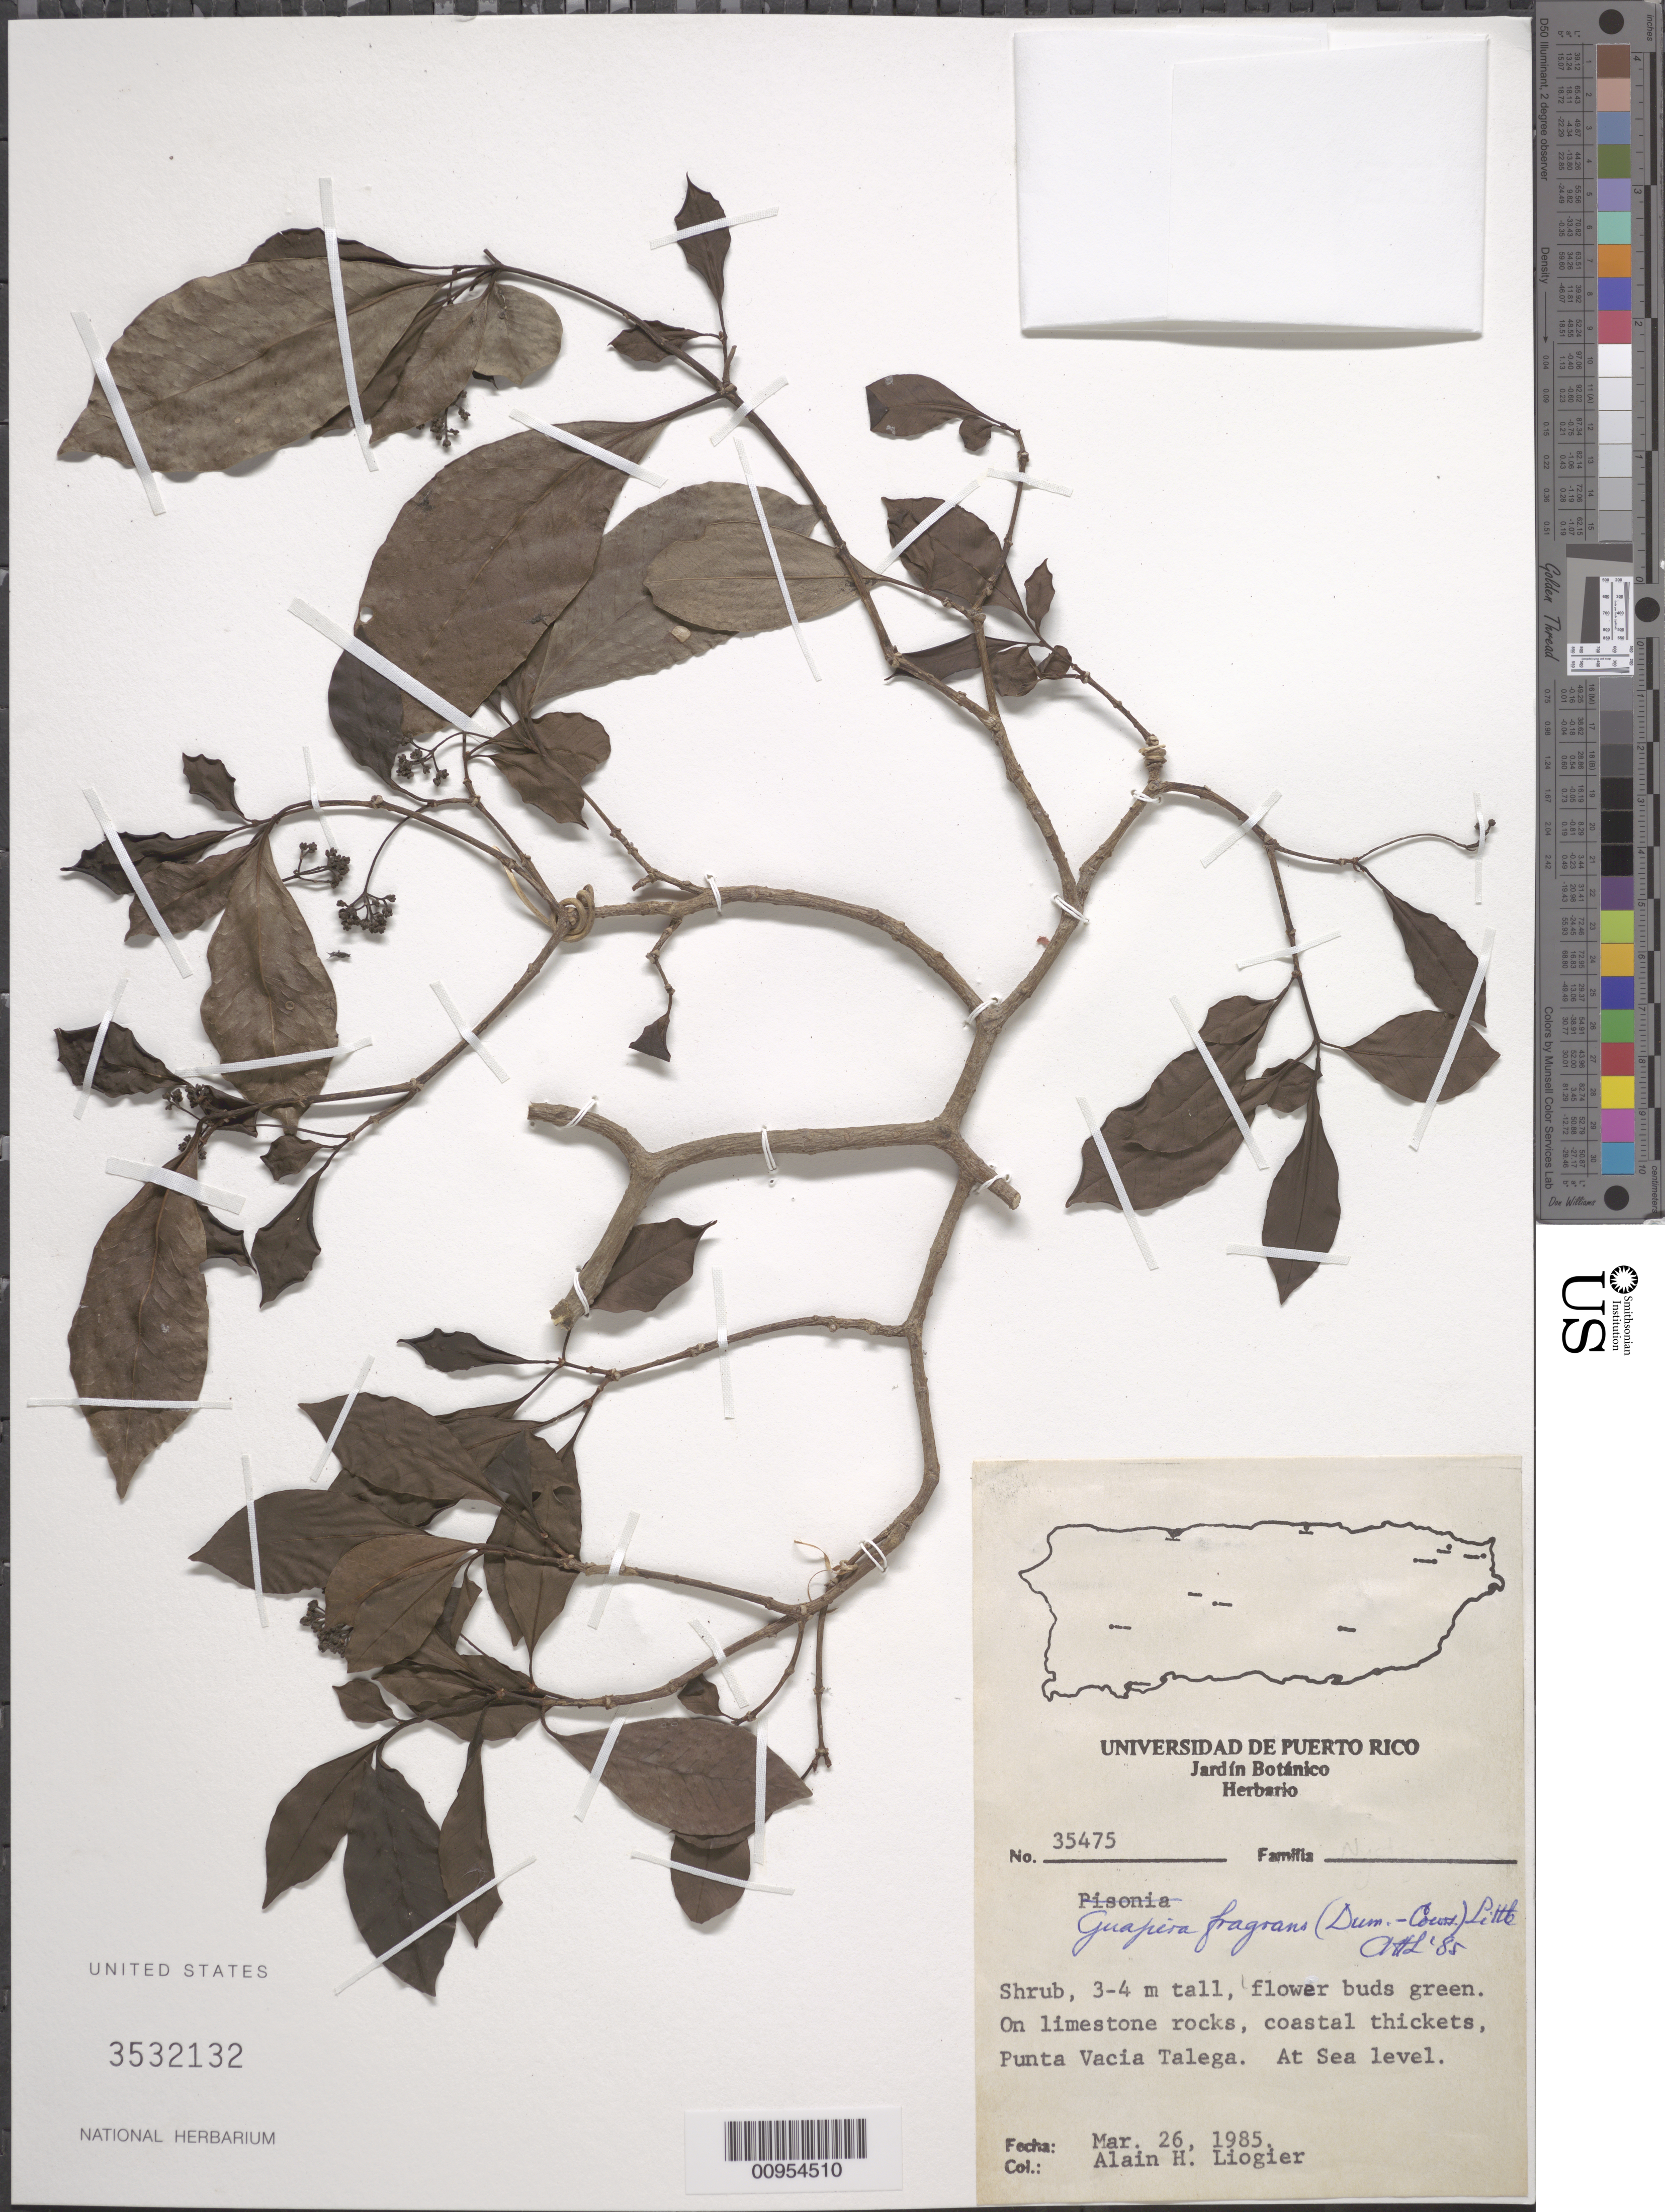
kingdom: Plantae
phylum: Tracheophyta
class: Magnoliopsida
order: Caryophyllales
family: Nyctaginaceae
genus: Guapira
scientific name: Guapira fragrans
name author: (Dum. Cours.) Little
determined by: Liogier, Alain H.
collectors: A. H. Liogier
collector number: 35475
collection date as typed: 26 Mar 1985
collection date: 1985-03-26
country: Puerto Rico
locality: Punta Vacia Talega.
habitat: On limestone rocks, coastal thickets.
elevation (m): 0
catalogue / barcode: US 3532132